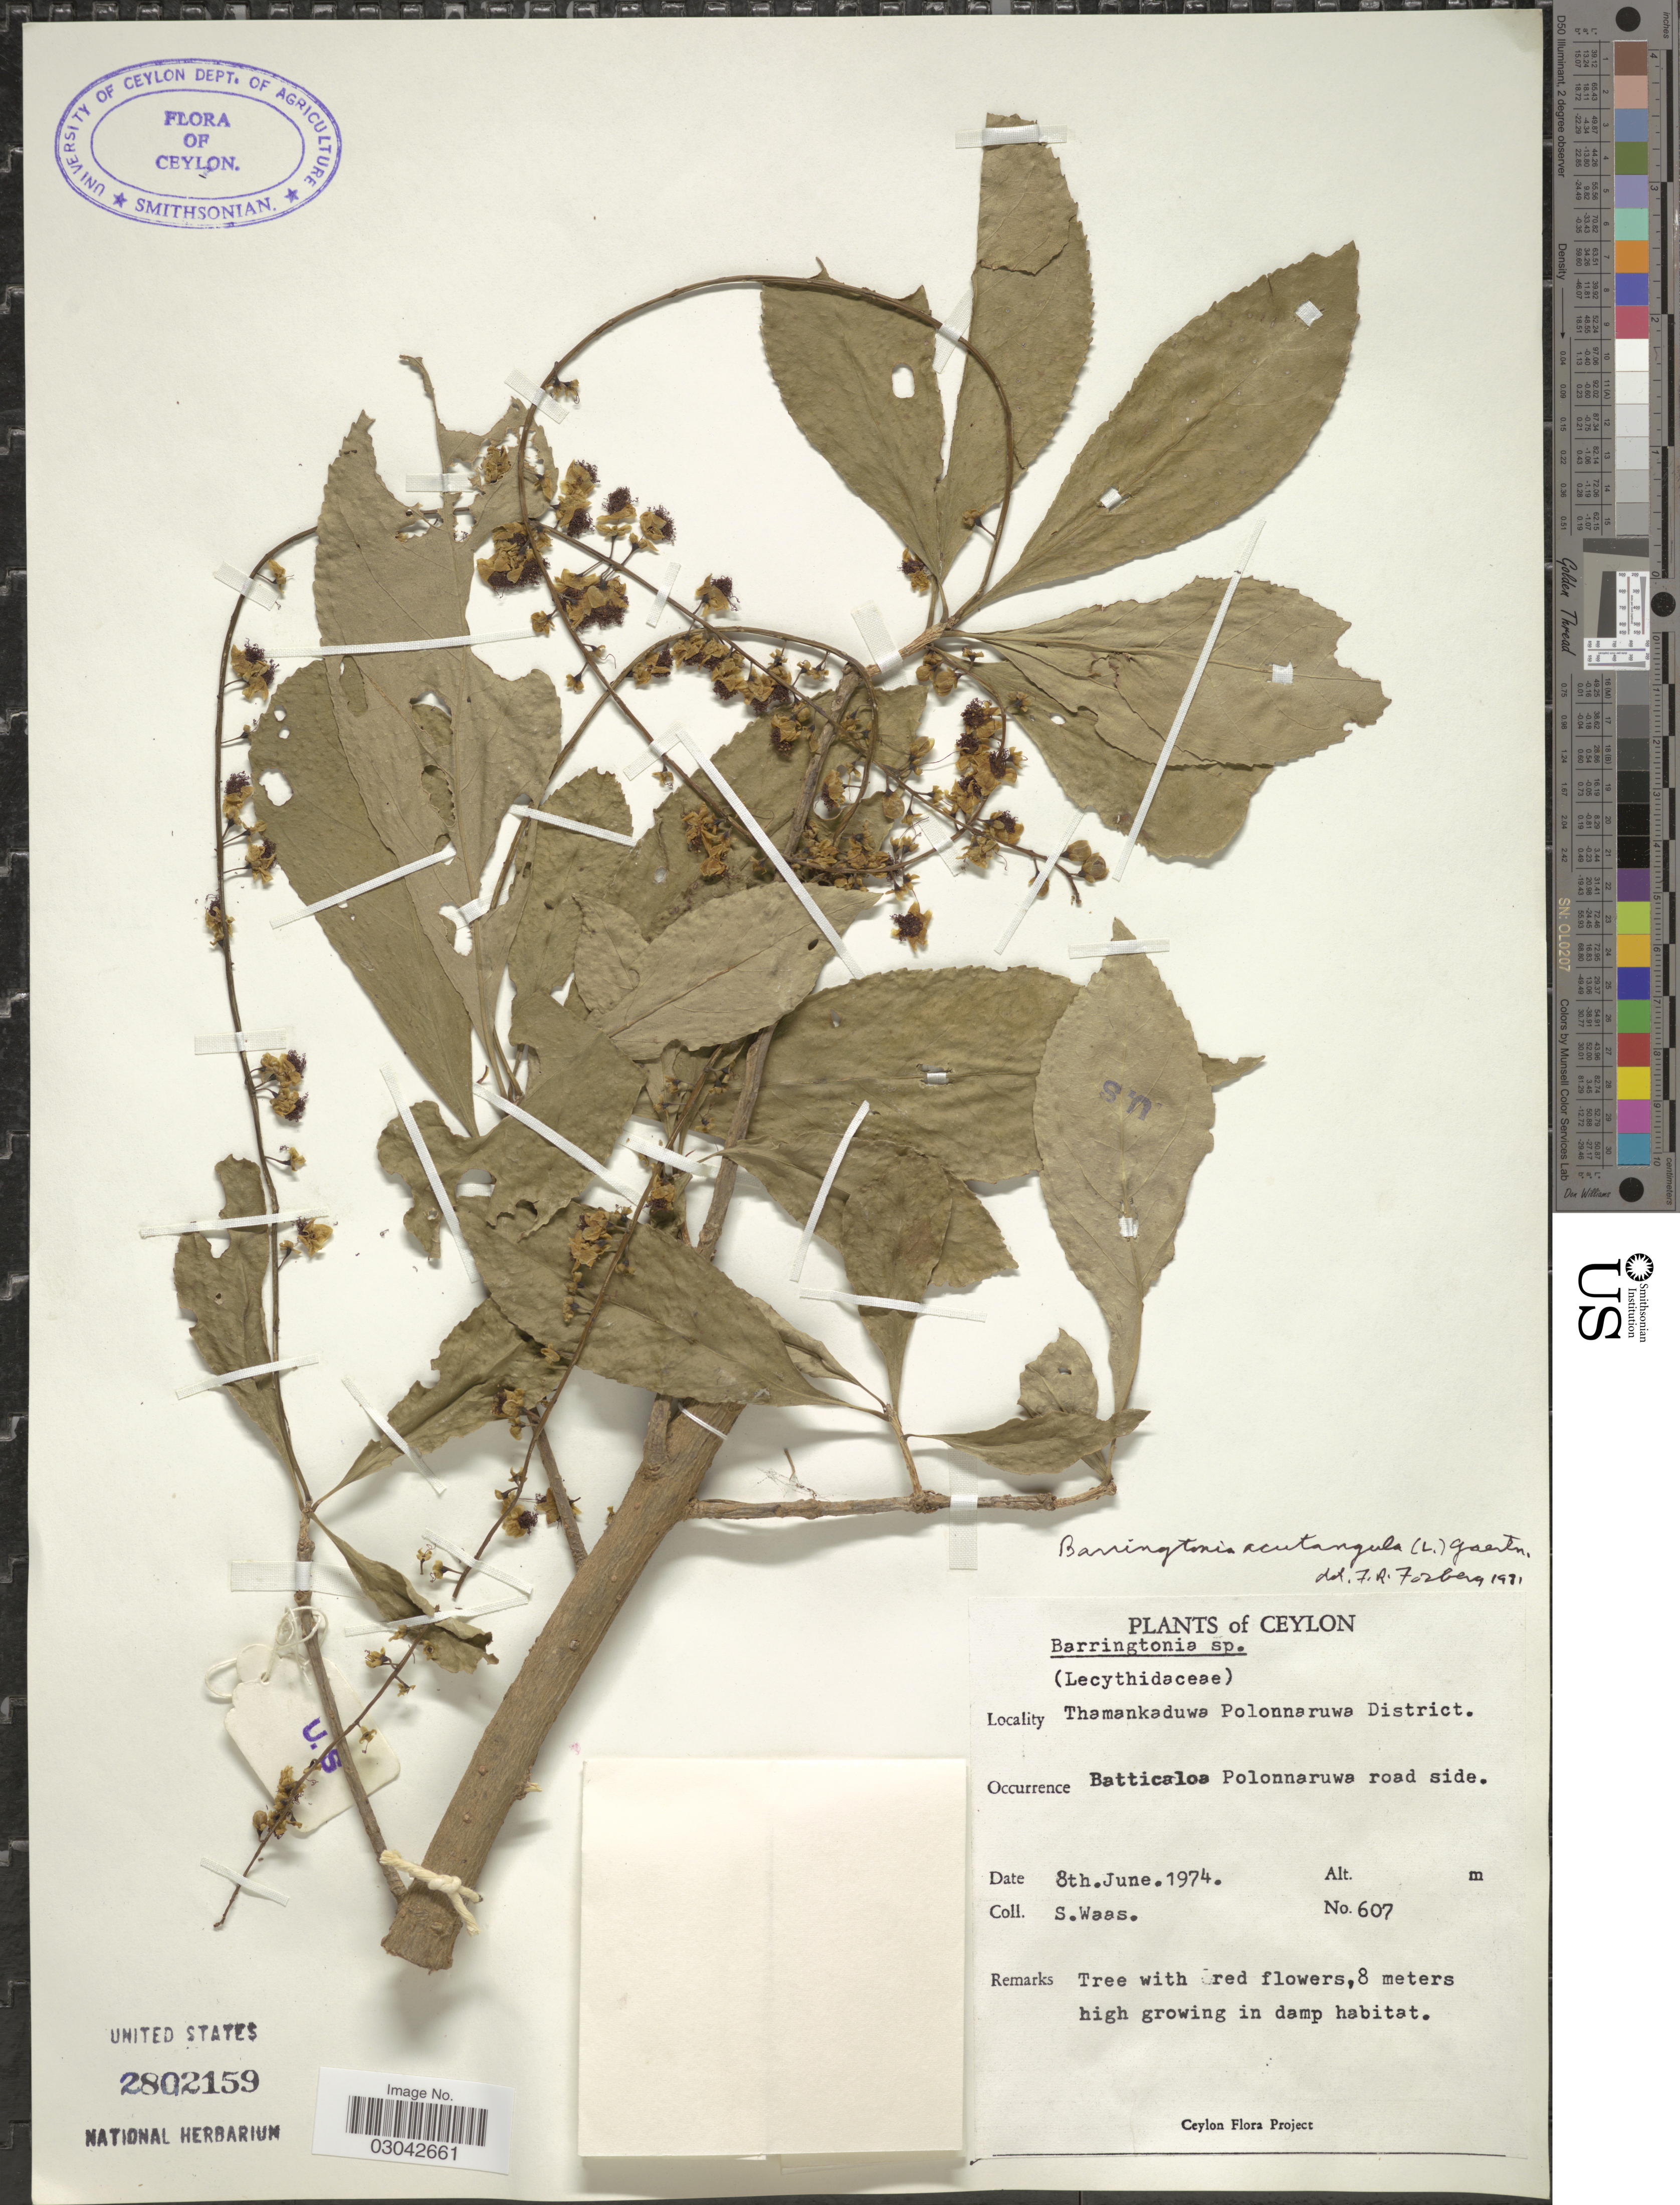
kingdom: Plantae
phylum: Tracheophyta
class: Magnoliopsida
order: Ericales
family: Lecythidaceae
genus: Barringtonia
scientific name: Barringtonia acutangula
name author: (L.) Gaertn.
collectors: S. Waas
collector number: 607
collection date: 1974-06-08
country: Sri Lanka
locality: Ceylon. Thamankaduwa Polonnaruwa District. Batticaloa Polonnaruwa road side.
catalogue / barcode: US 2802159